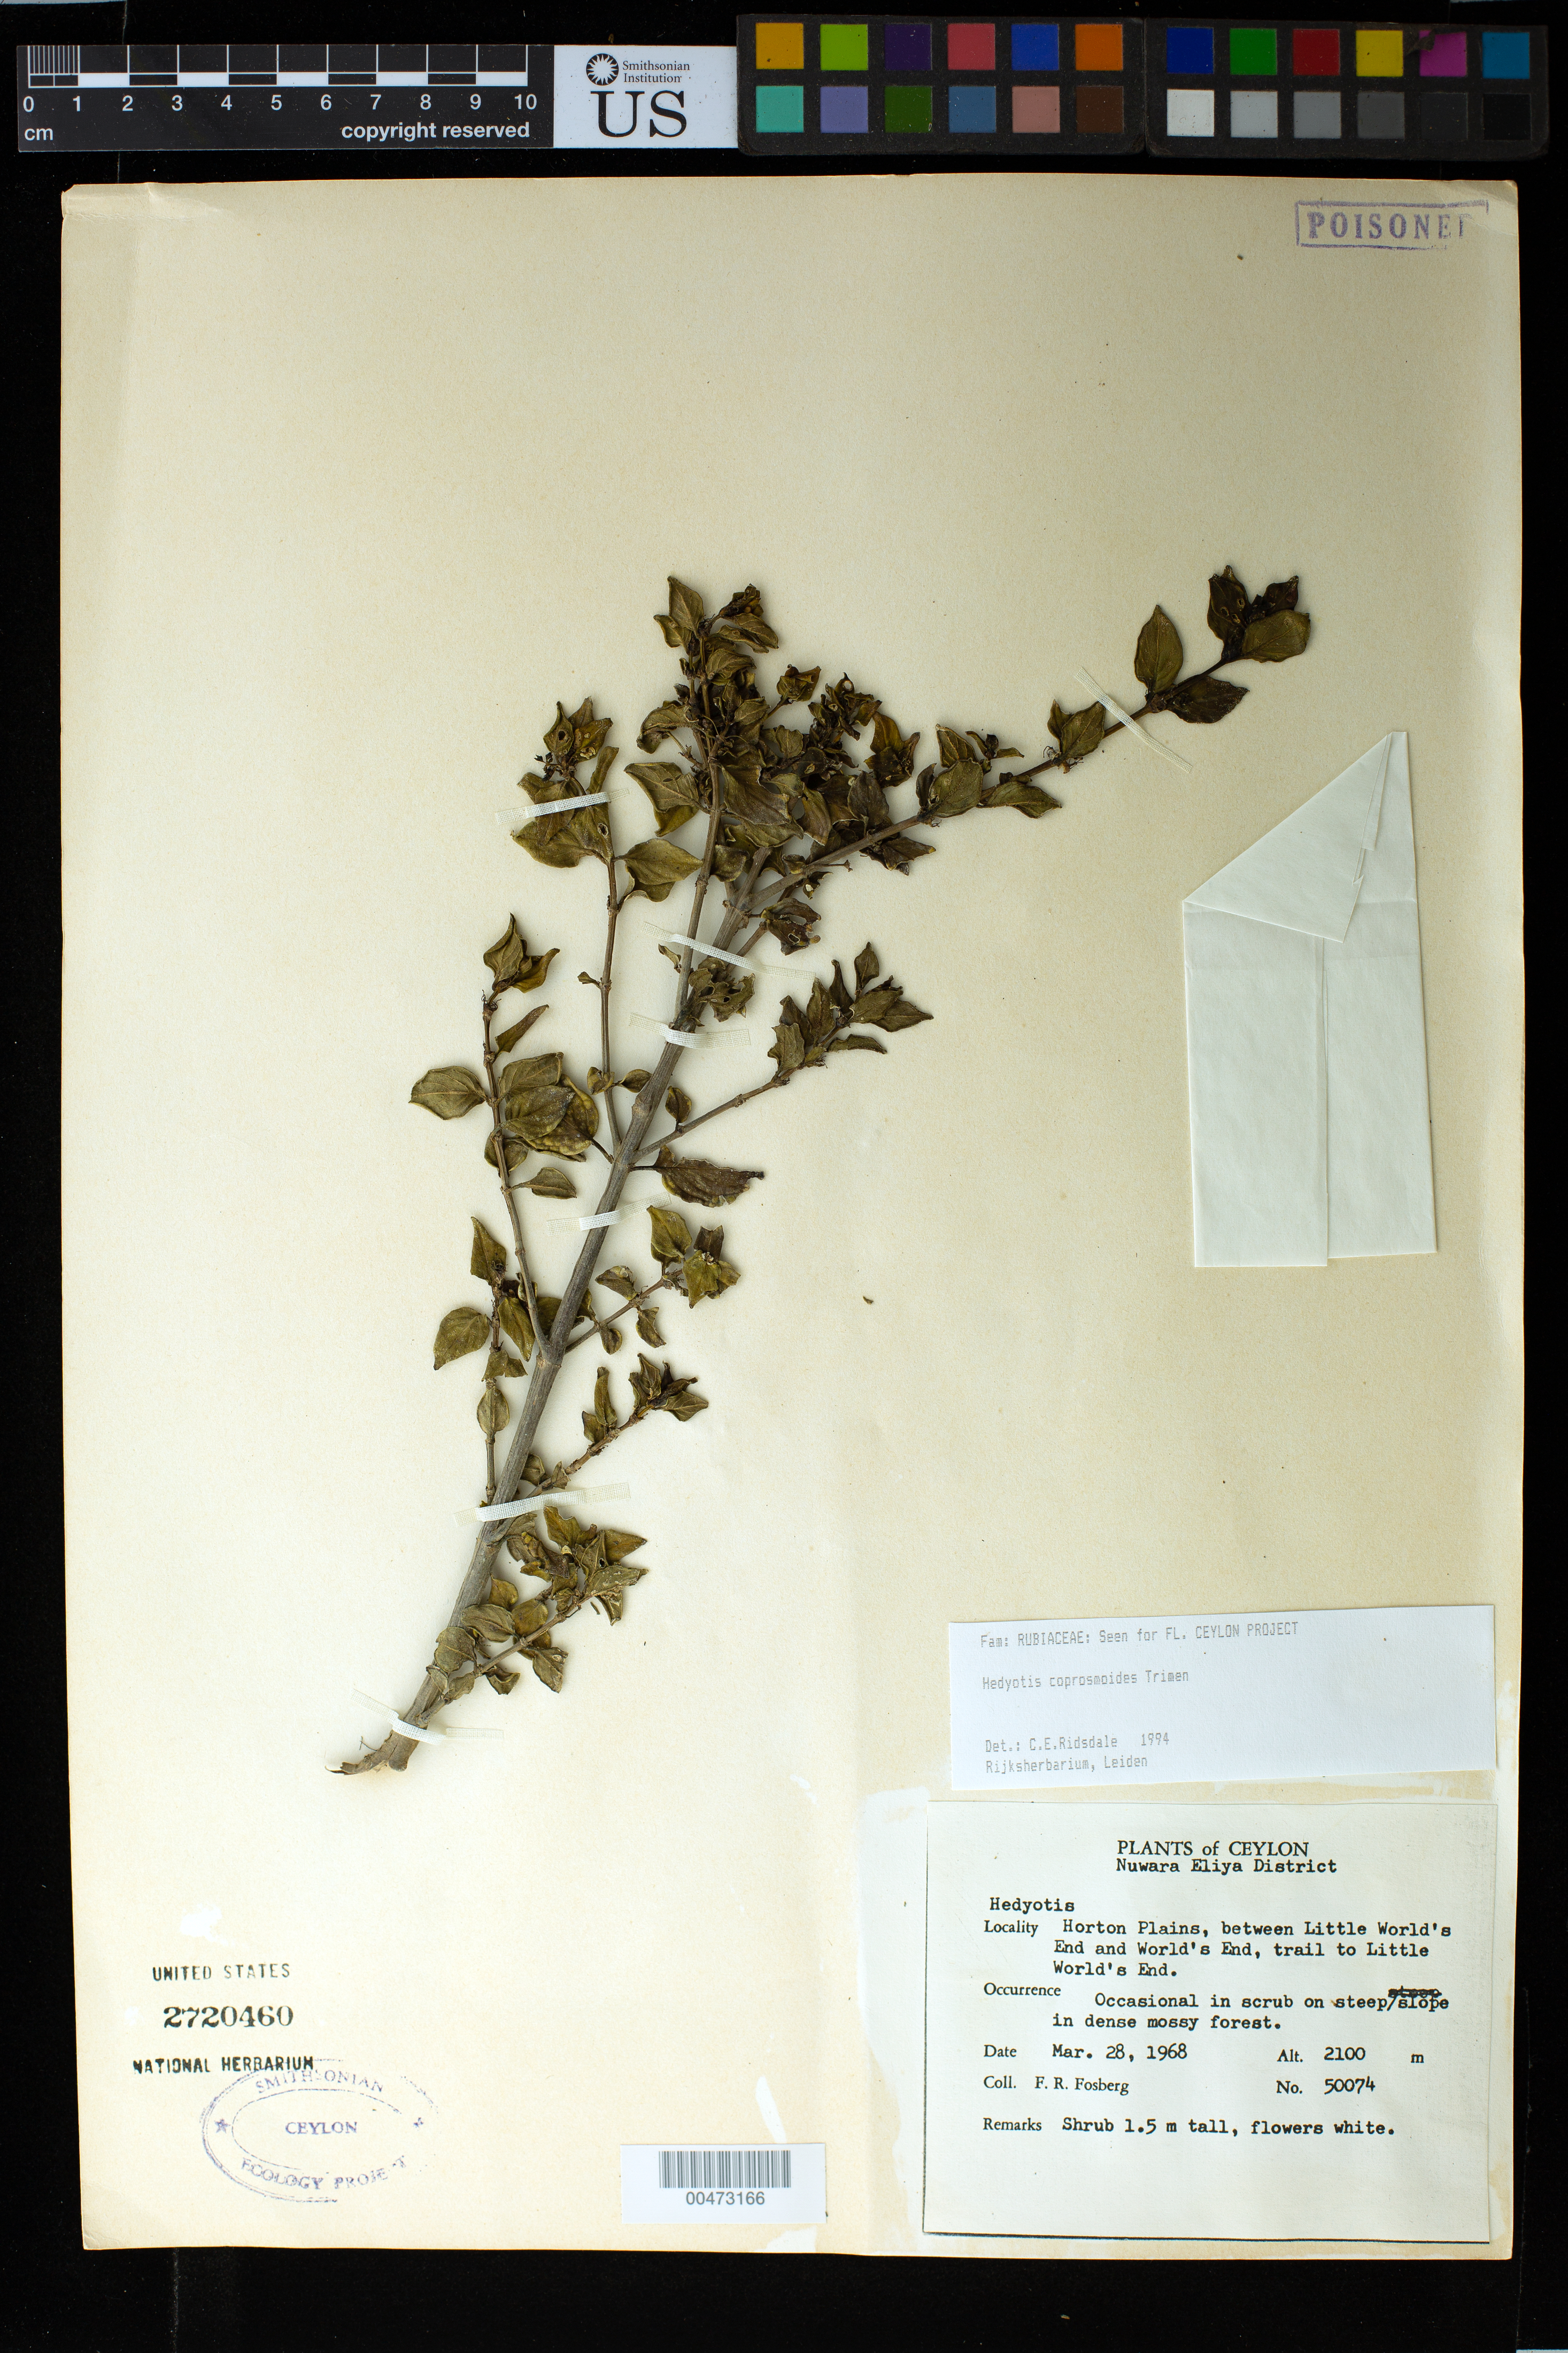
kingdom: Plantae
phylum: Tracheophyta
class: Magnoliopsida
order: Gentianales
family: Rubiaceae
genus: Hedyotis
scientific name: Hedyotis coprosmoides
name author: Trimen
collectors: F. R. Fosberg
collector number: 50074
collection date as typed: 28 Mar 1968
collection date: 1968-03-28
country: Sri Lanka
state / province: Central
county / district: Nuwara Eliya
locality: Horton Plains, between Little World's End and World's End, trail to Little World's End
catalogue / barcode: US 2720460